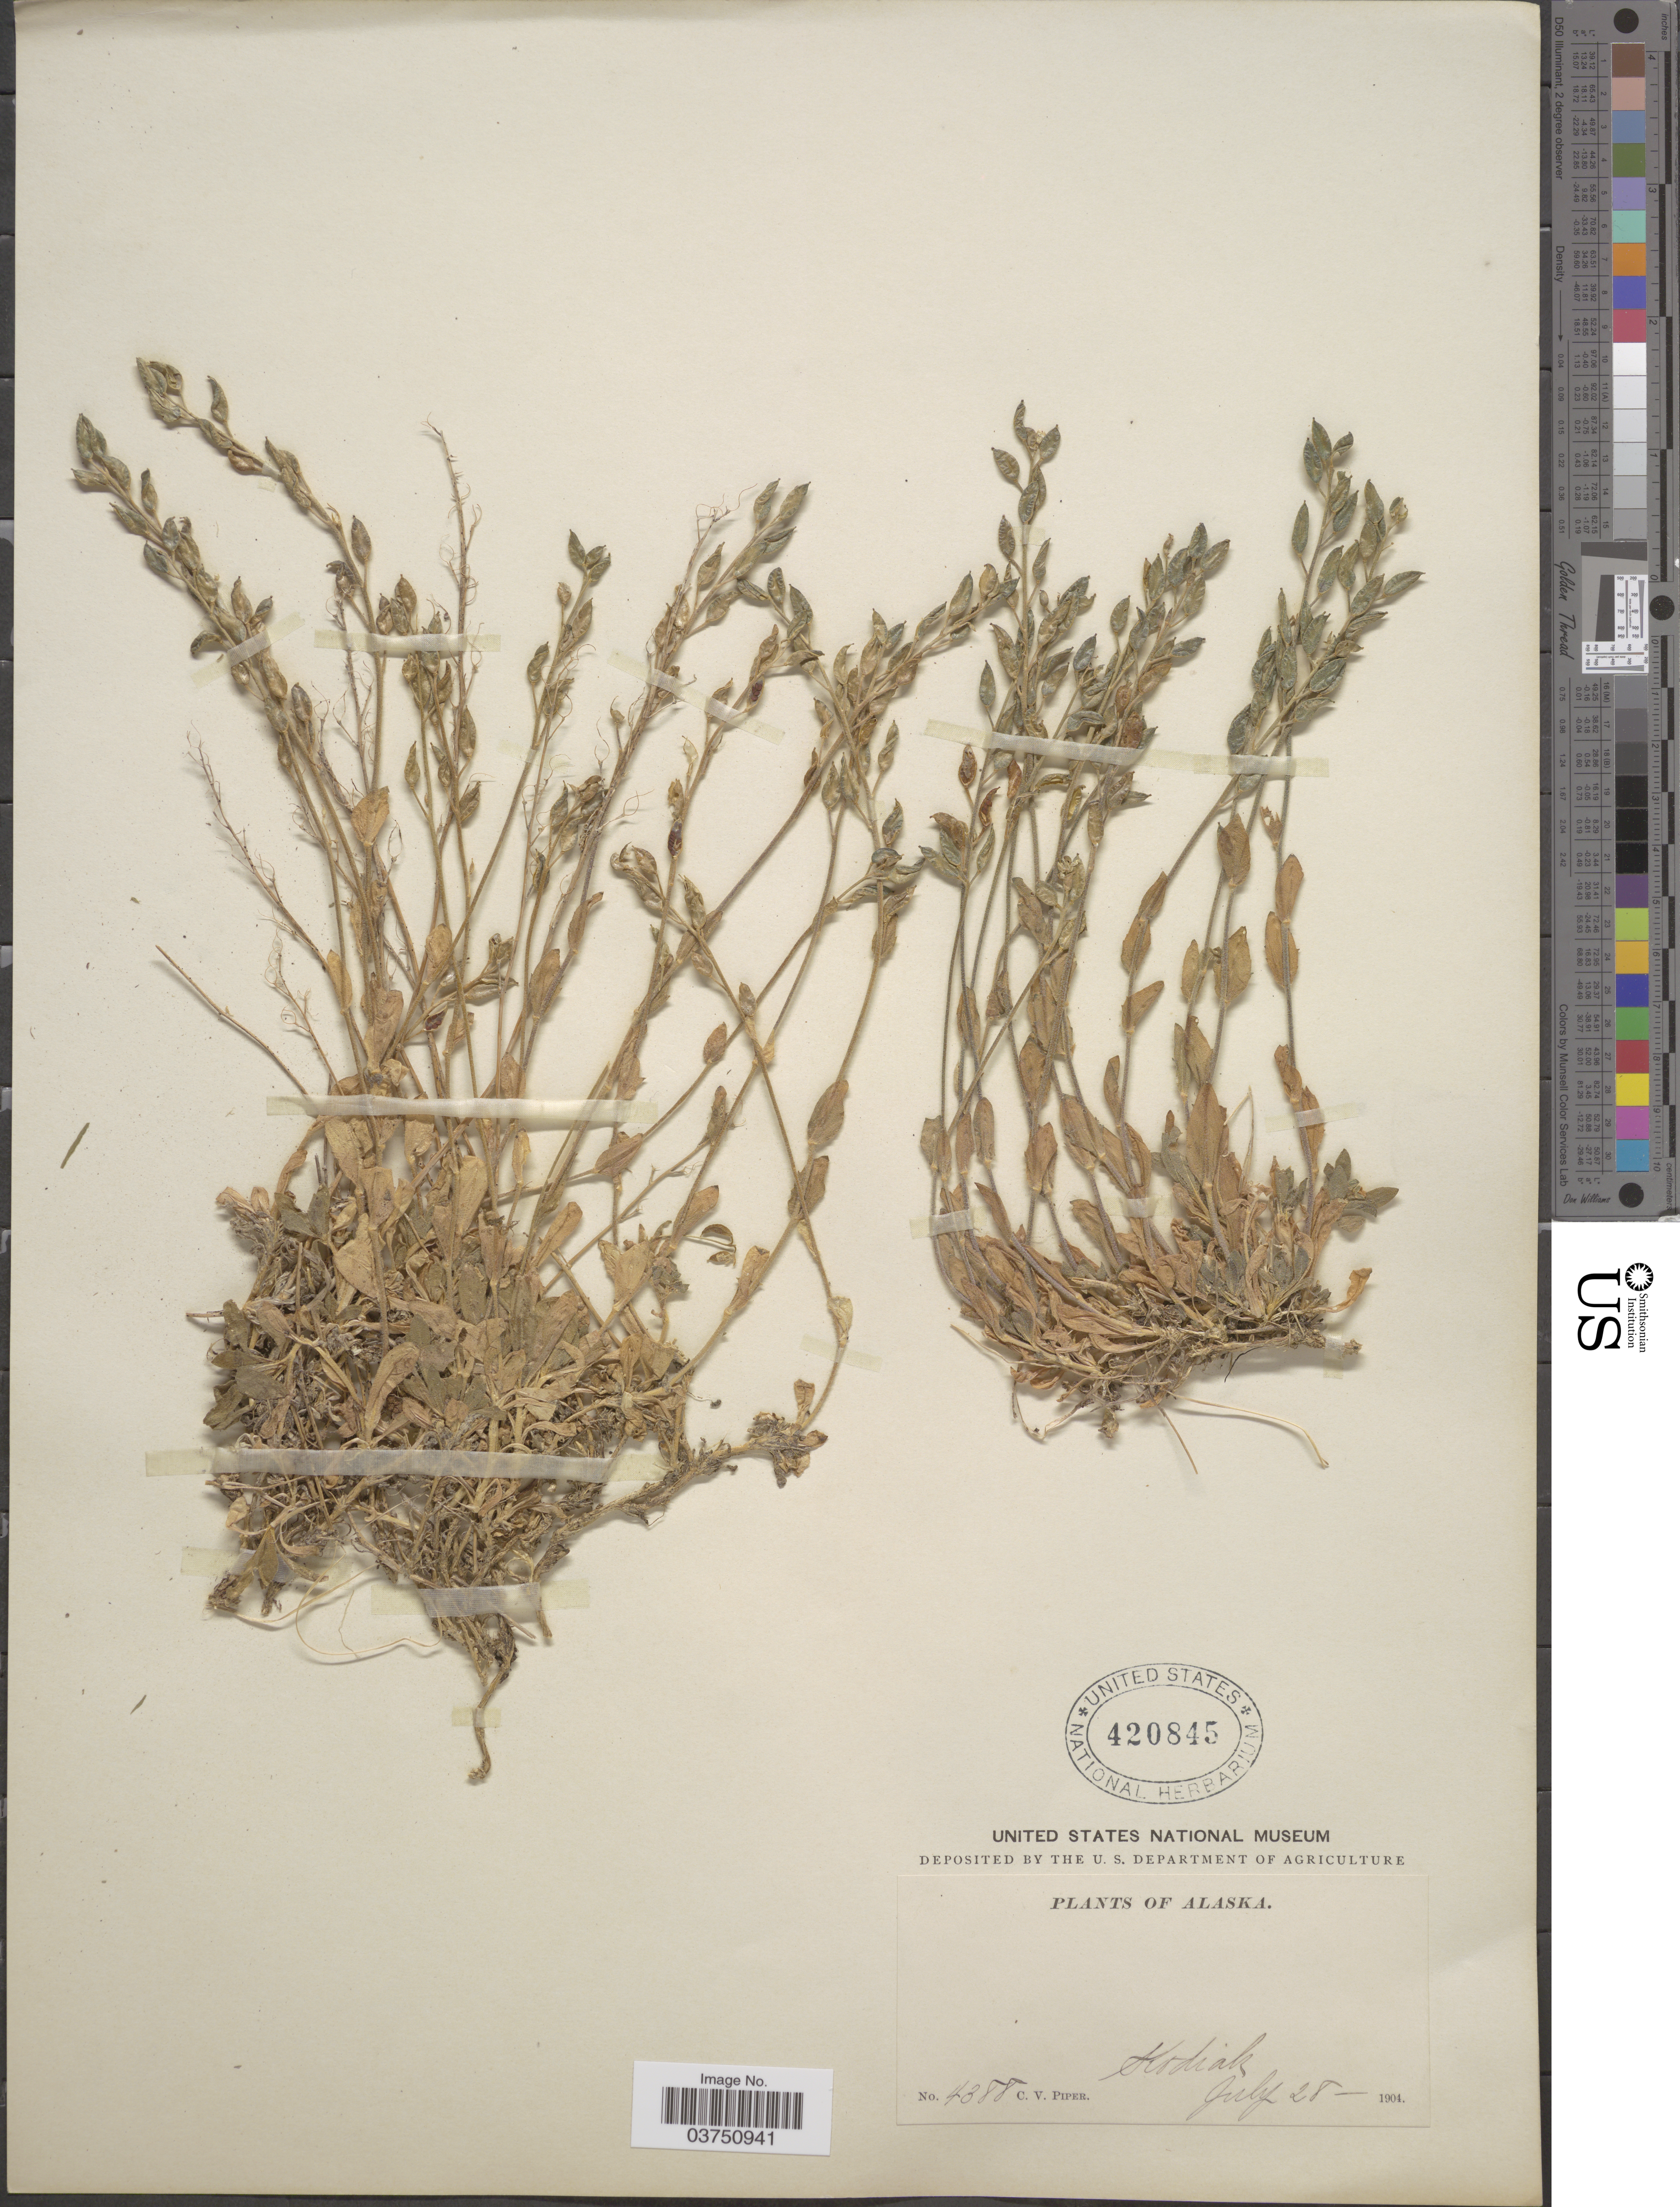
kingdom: Plantae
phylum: Tracheophyta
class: Magnoliopsida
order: Brassicales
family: Brassicaceae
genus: Draba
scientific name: Draba borealis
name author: DC.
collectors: C. V. Piper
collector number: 4388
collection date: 1904-07-28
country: United States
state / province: Alaska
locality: Kodiak.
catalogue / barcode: US 420845